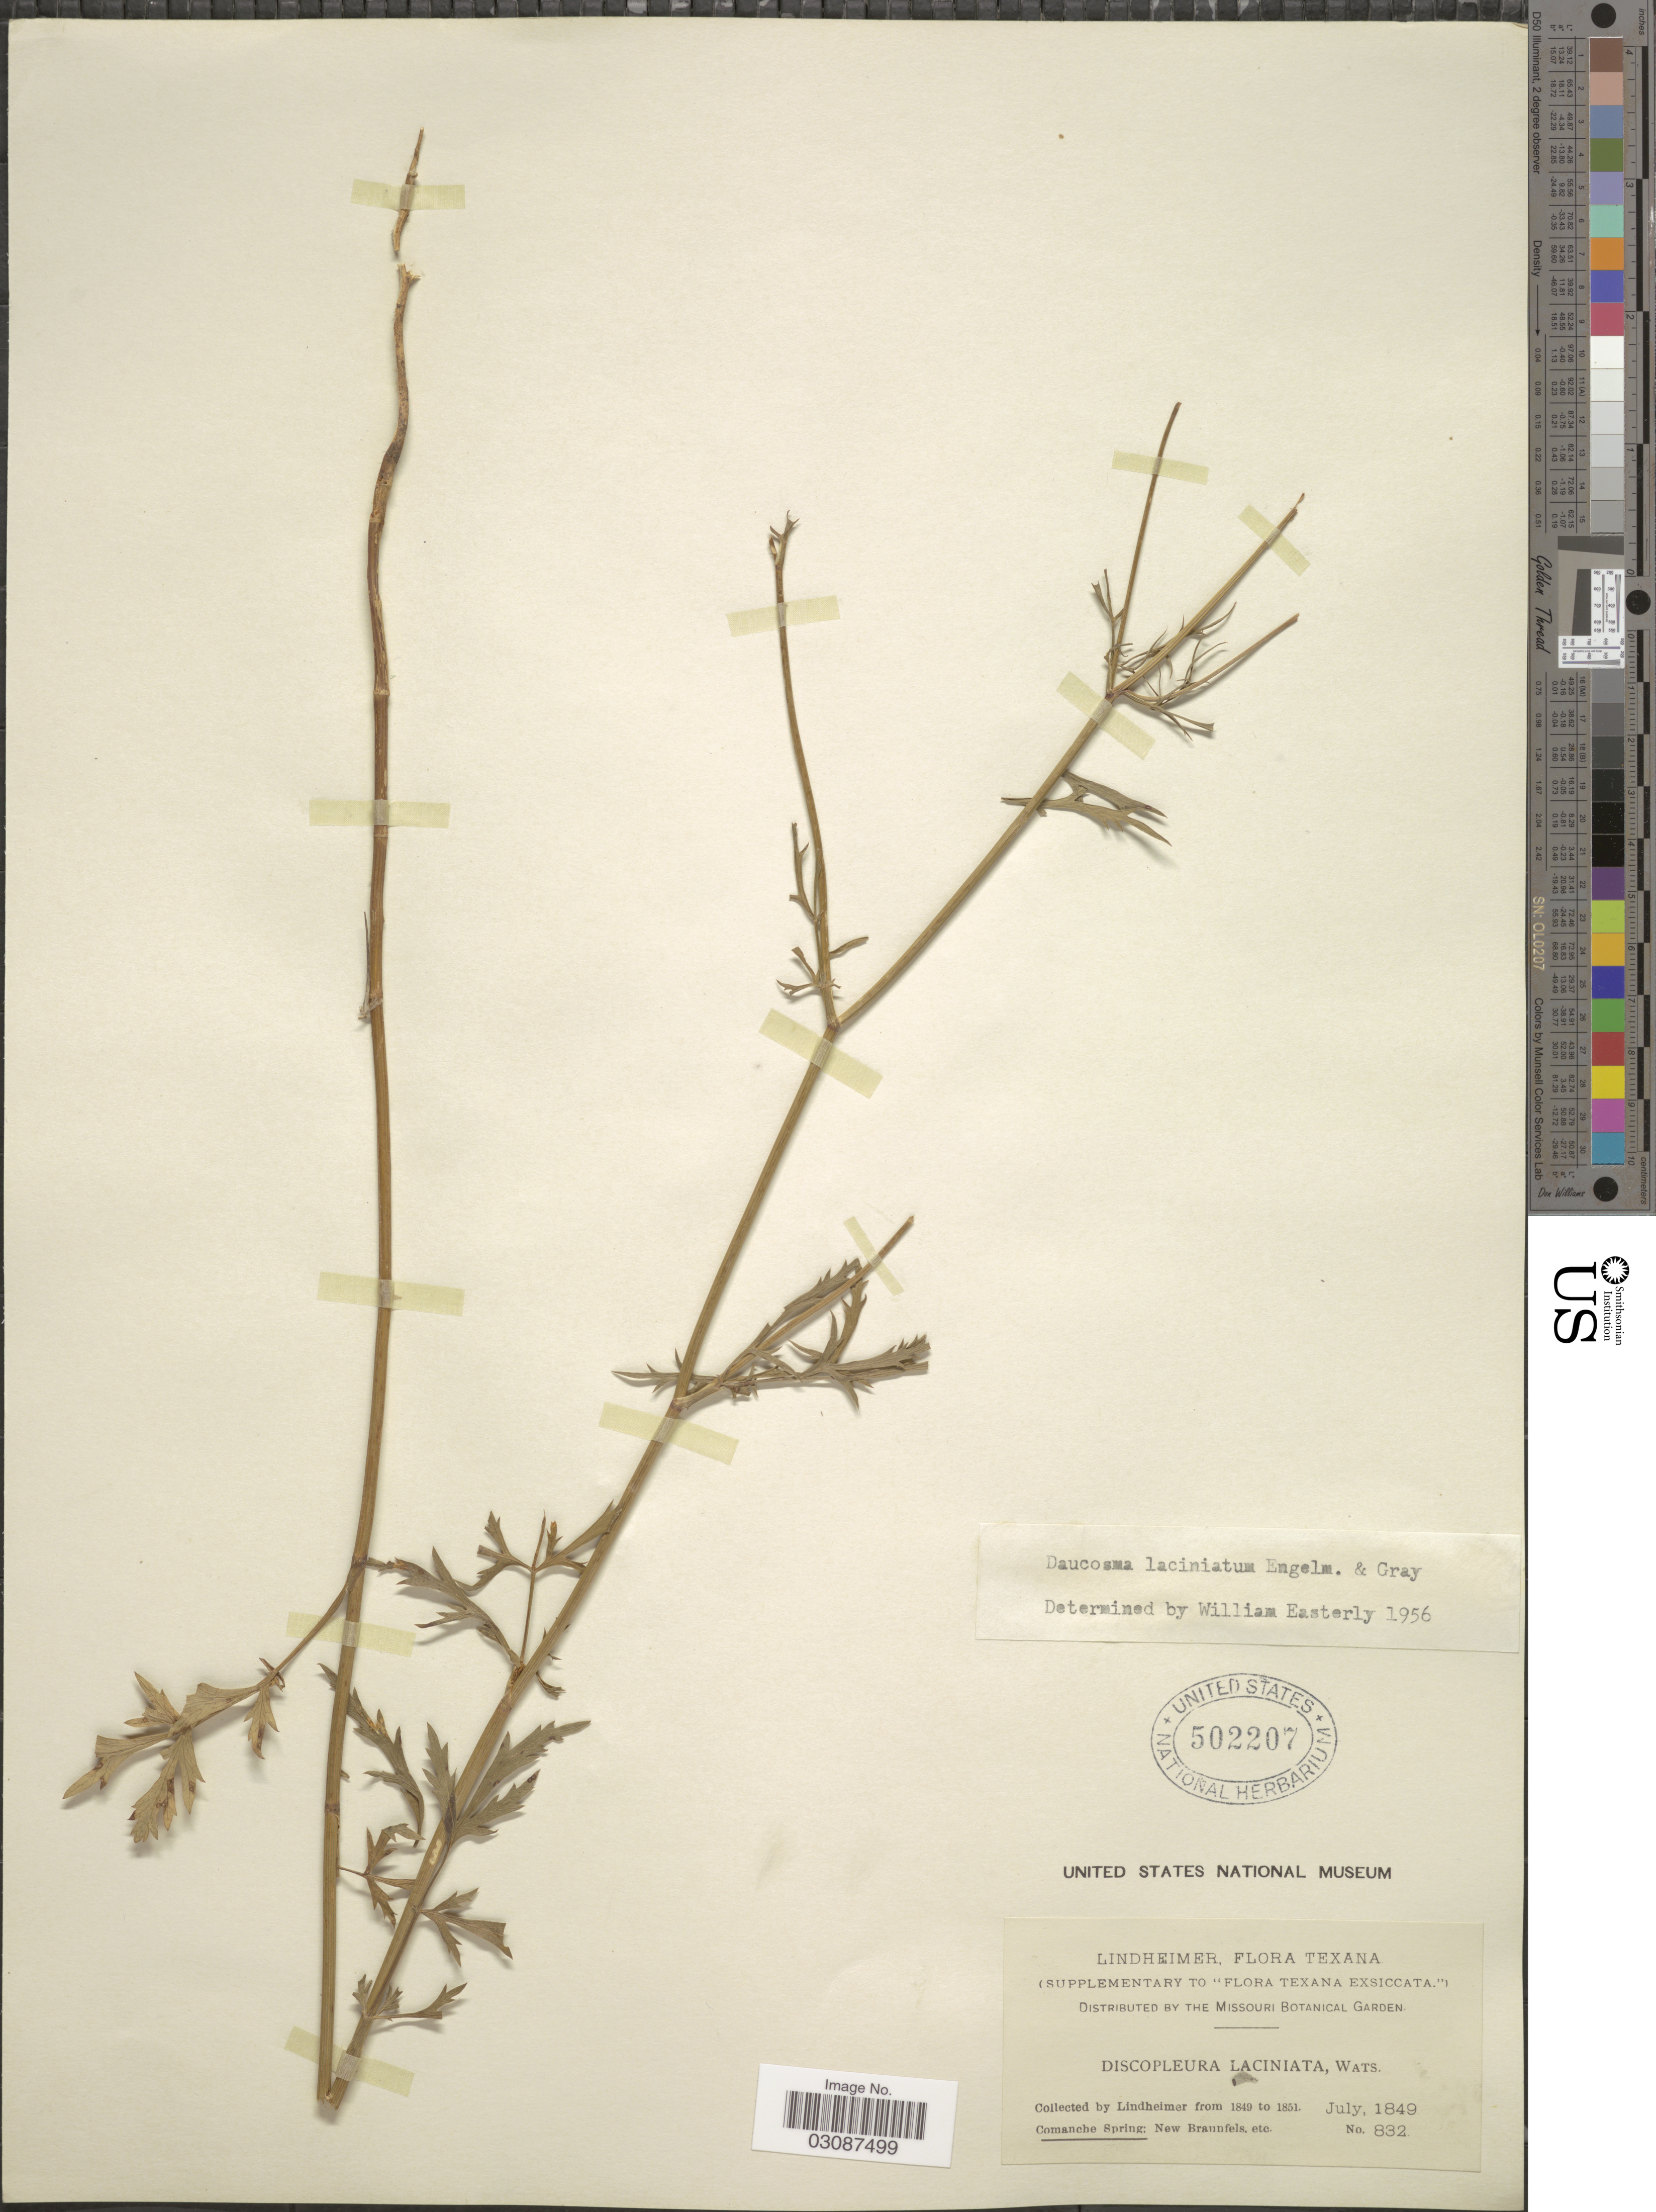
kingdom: Plantae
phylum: Tracheophyta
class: Magnoliopsida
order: Apiales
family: Apiaceae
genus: Daucosma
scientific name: Daucosma laciniata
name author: Engelm. & A. Gray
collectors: -. Lindheimer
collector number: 832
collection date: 1849-07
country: United States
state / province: Texas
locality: Comanche Spring: New Braunfels, etc.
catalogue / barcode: US 502207